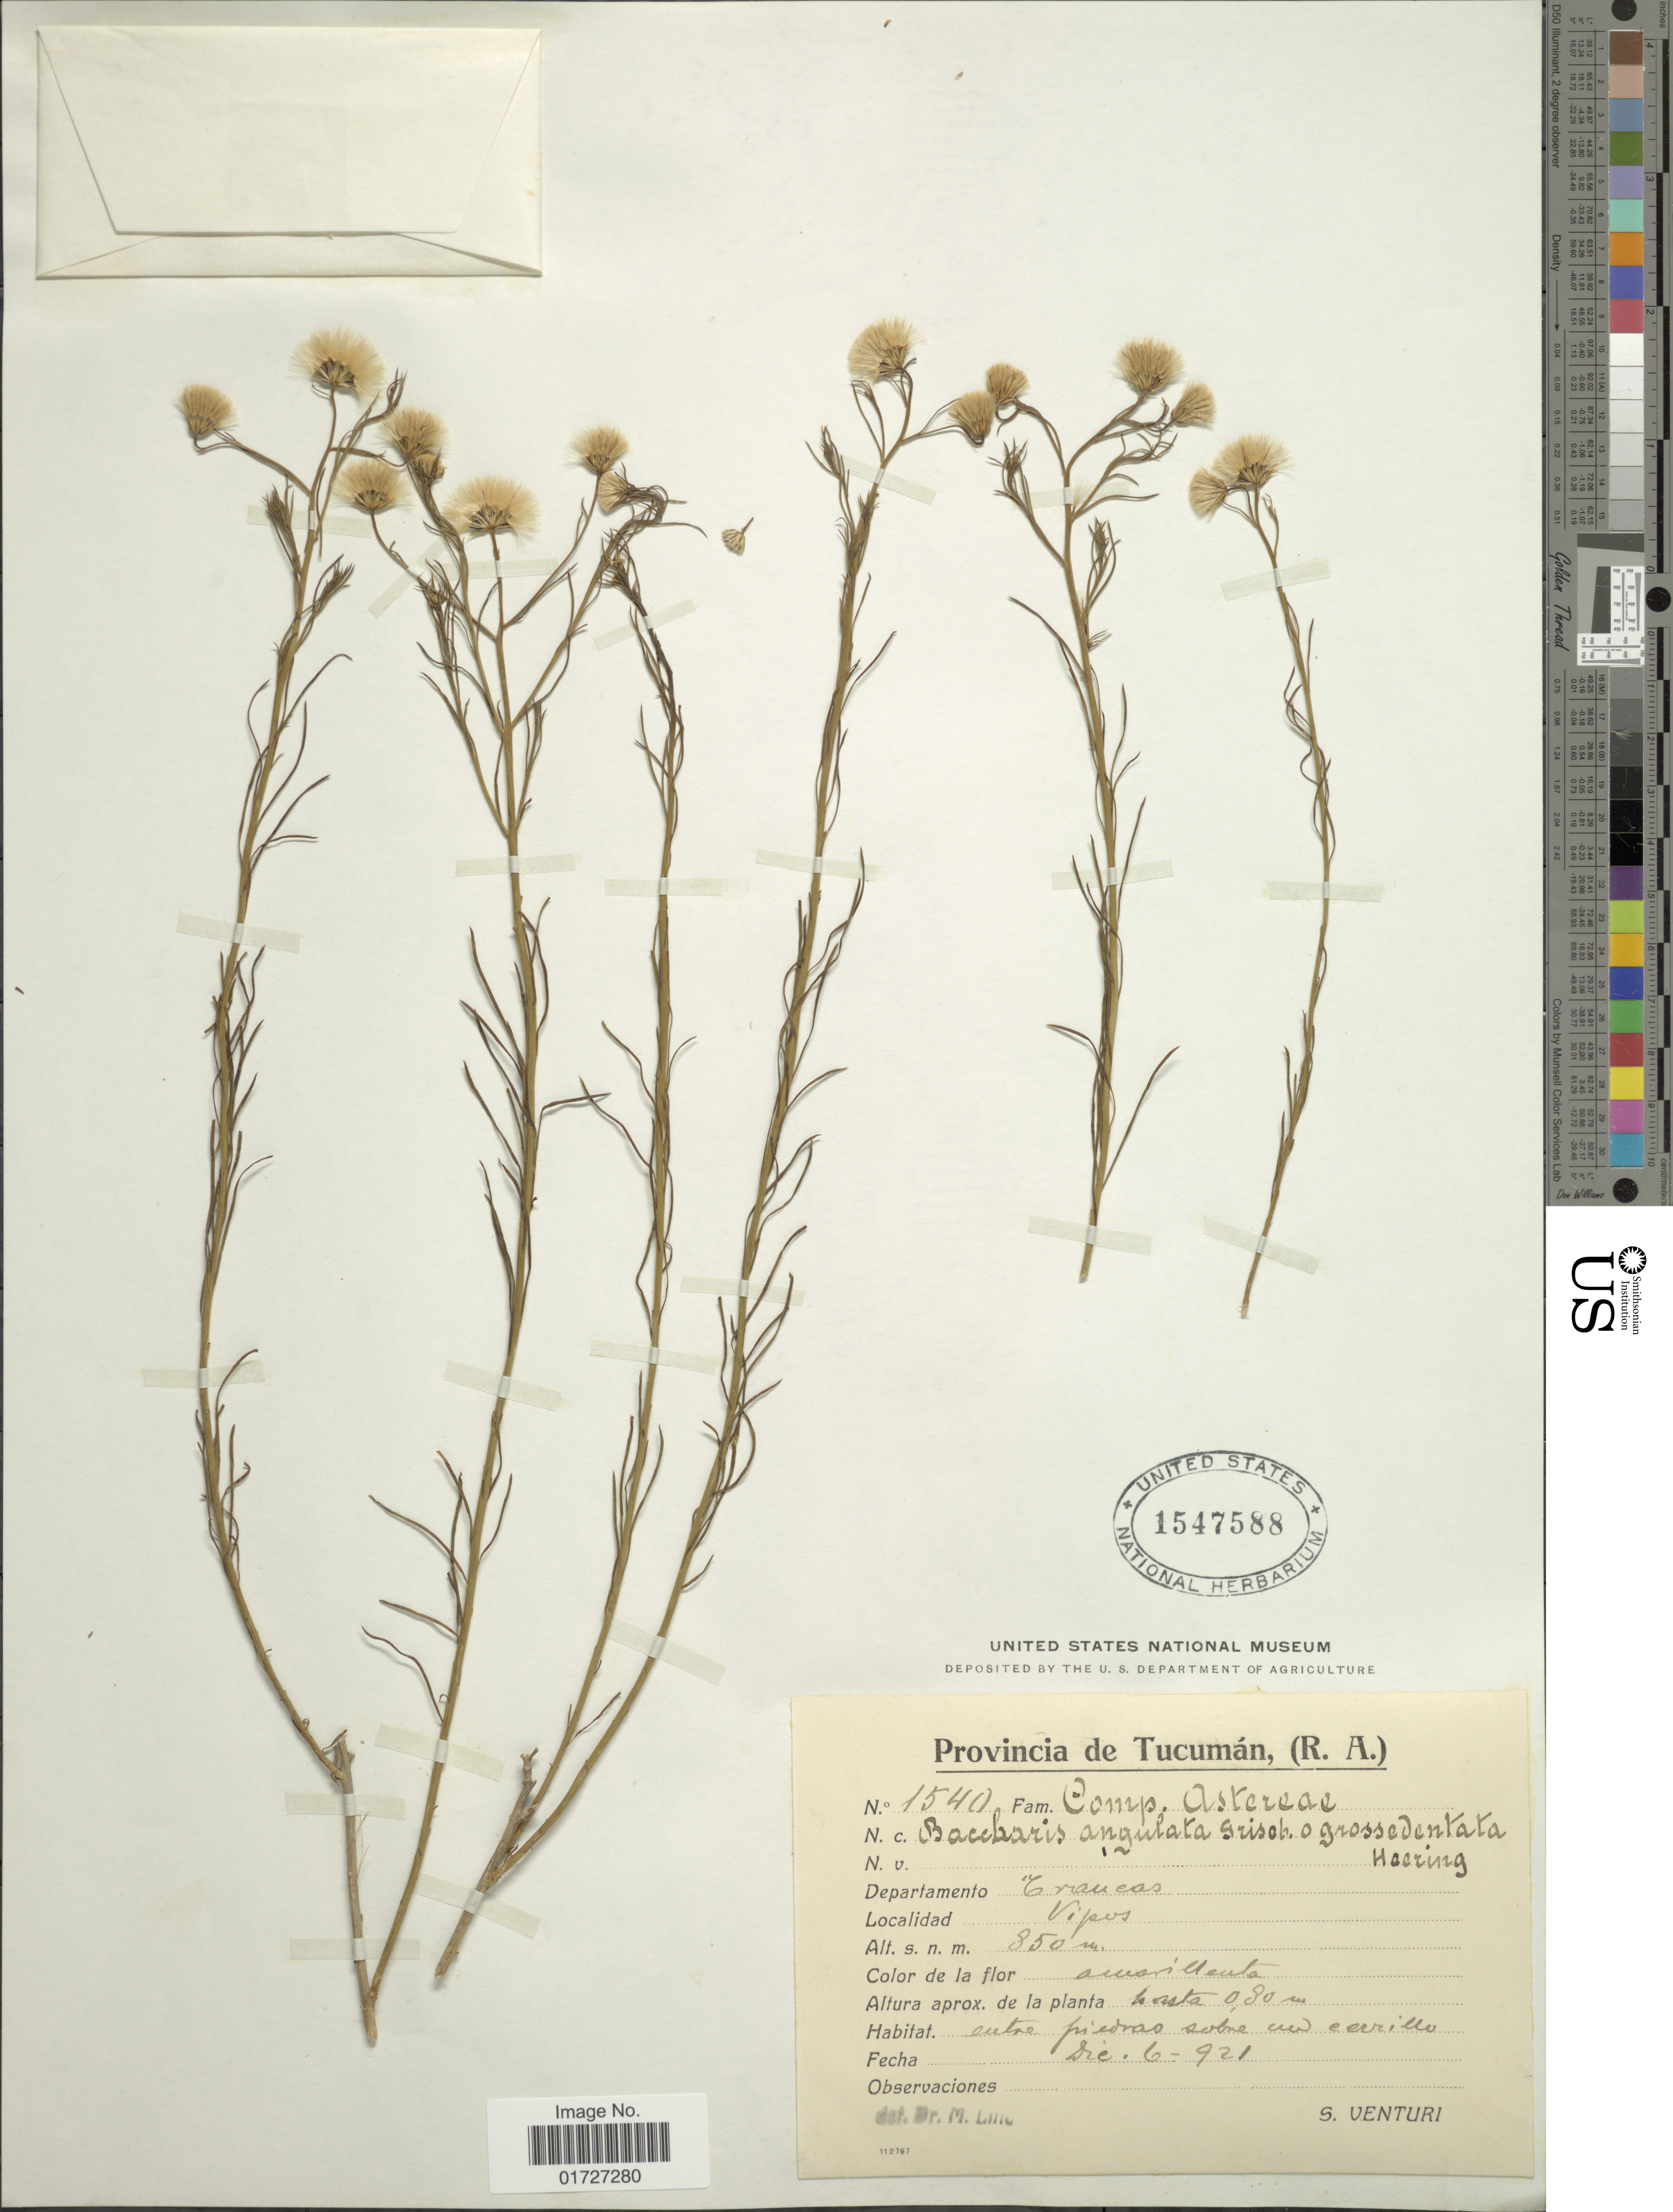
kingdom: Plantae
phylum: Tracheophyta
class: Magnoliopsida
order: Asterales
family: Asteraceae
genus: Baccharis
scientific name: Baccharis darwinii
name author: Hook. & Arn.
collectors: S. Venturi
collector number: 1540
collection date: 1921-12-06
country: Argentina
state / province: Tucuman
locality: Departamento Craucas, Vipos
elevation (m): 850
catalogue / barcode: US 1547588